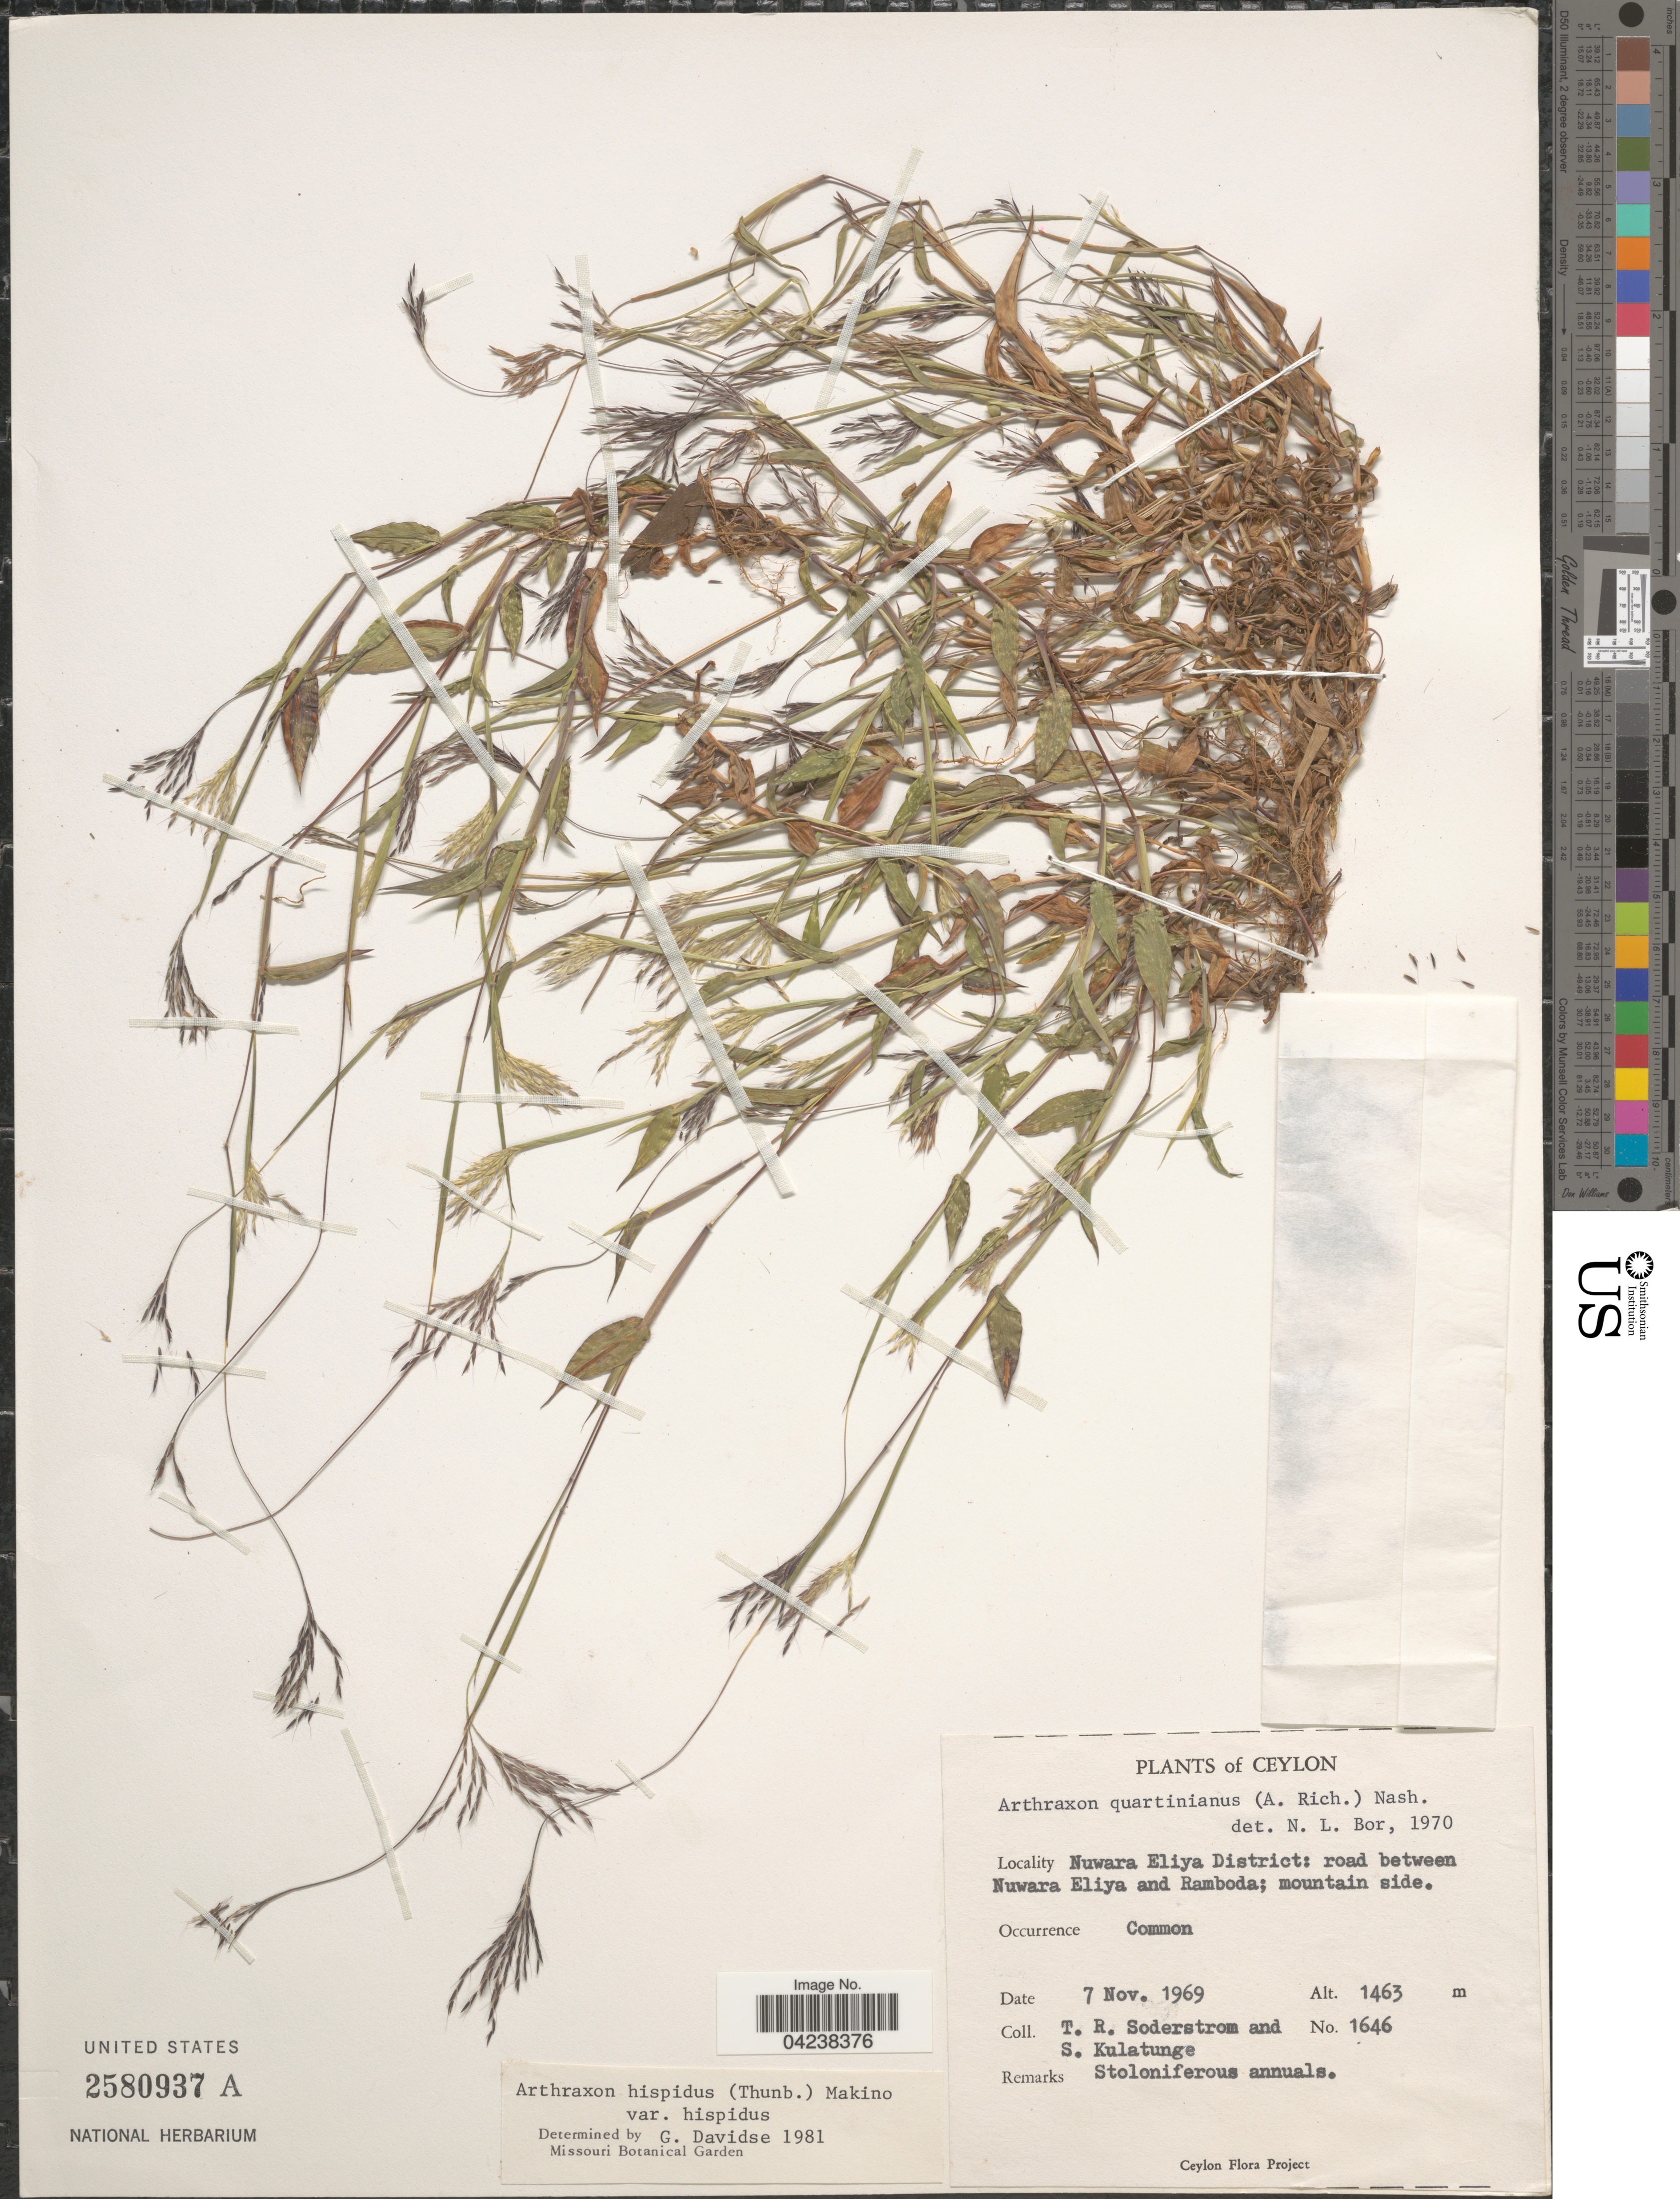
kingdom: Plantae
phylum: Tracheophyta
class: Liliopsida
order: Poales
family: Poaceae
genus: Arthraxon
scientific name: Arthraxon hispidus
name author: (Thunb.) Makino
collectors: T. R. Soderstrom & S. Kulatunge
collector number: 1646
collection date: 1969-11-07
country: Sri Lanka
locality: Ceylon. Nuwara Eliya District; road between Nuwara Eliya and Ramboda; mountain side.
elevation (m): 1463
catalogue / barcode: US 2580937A